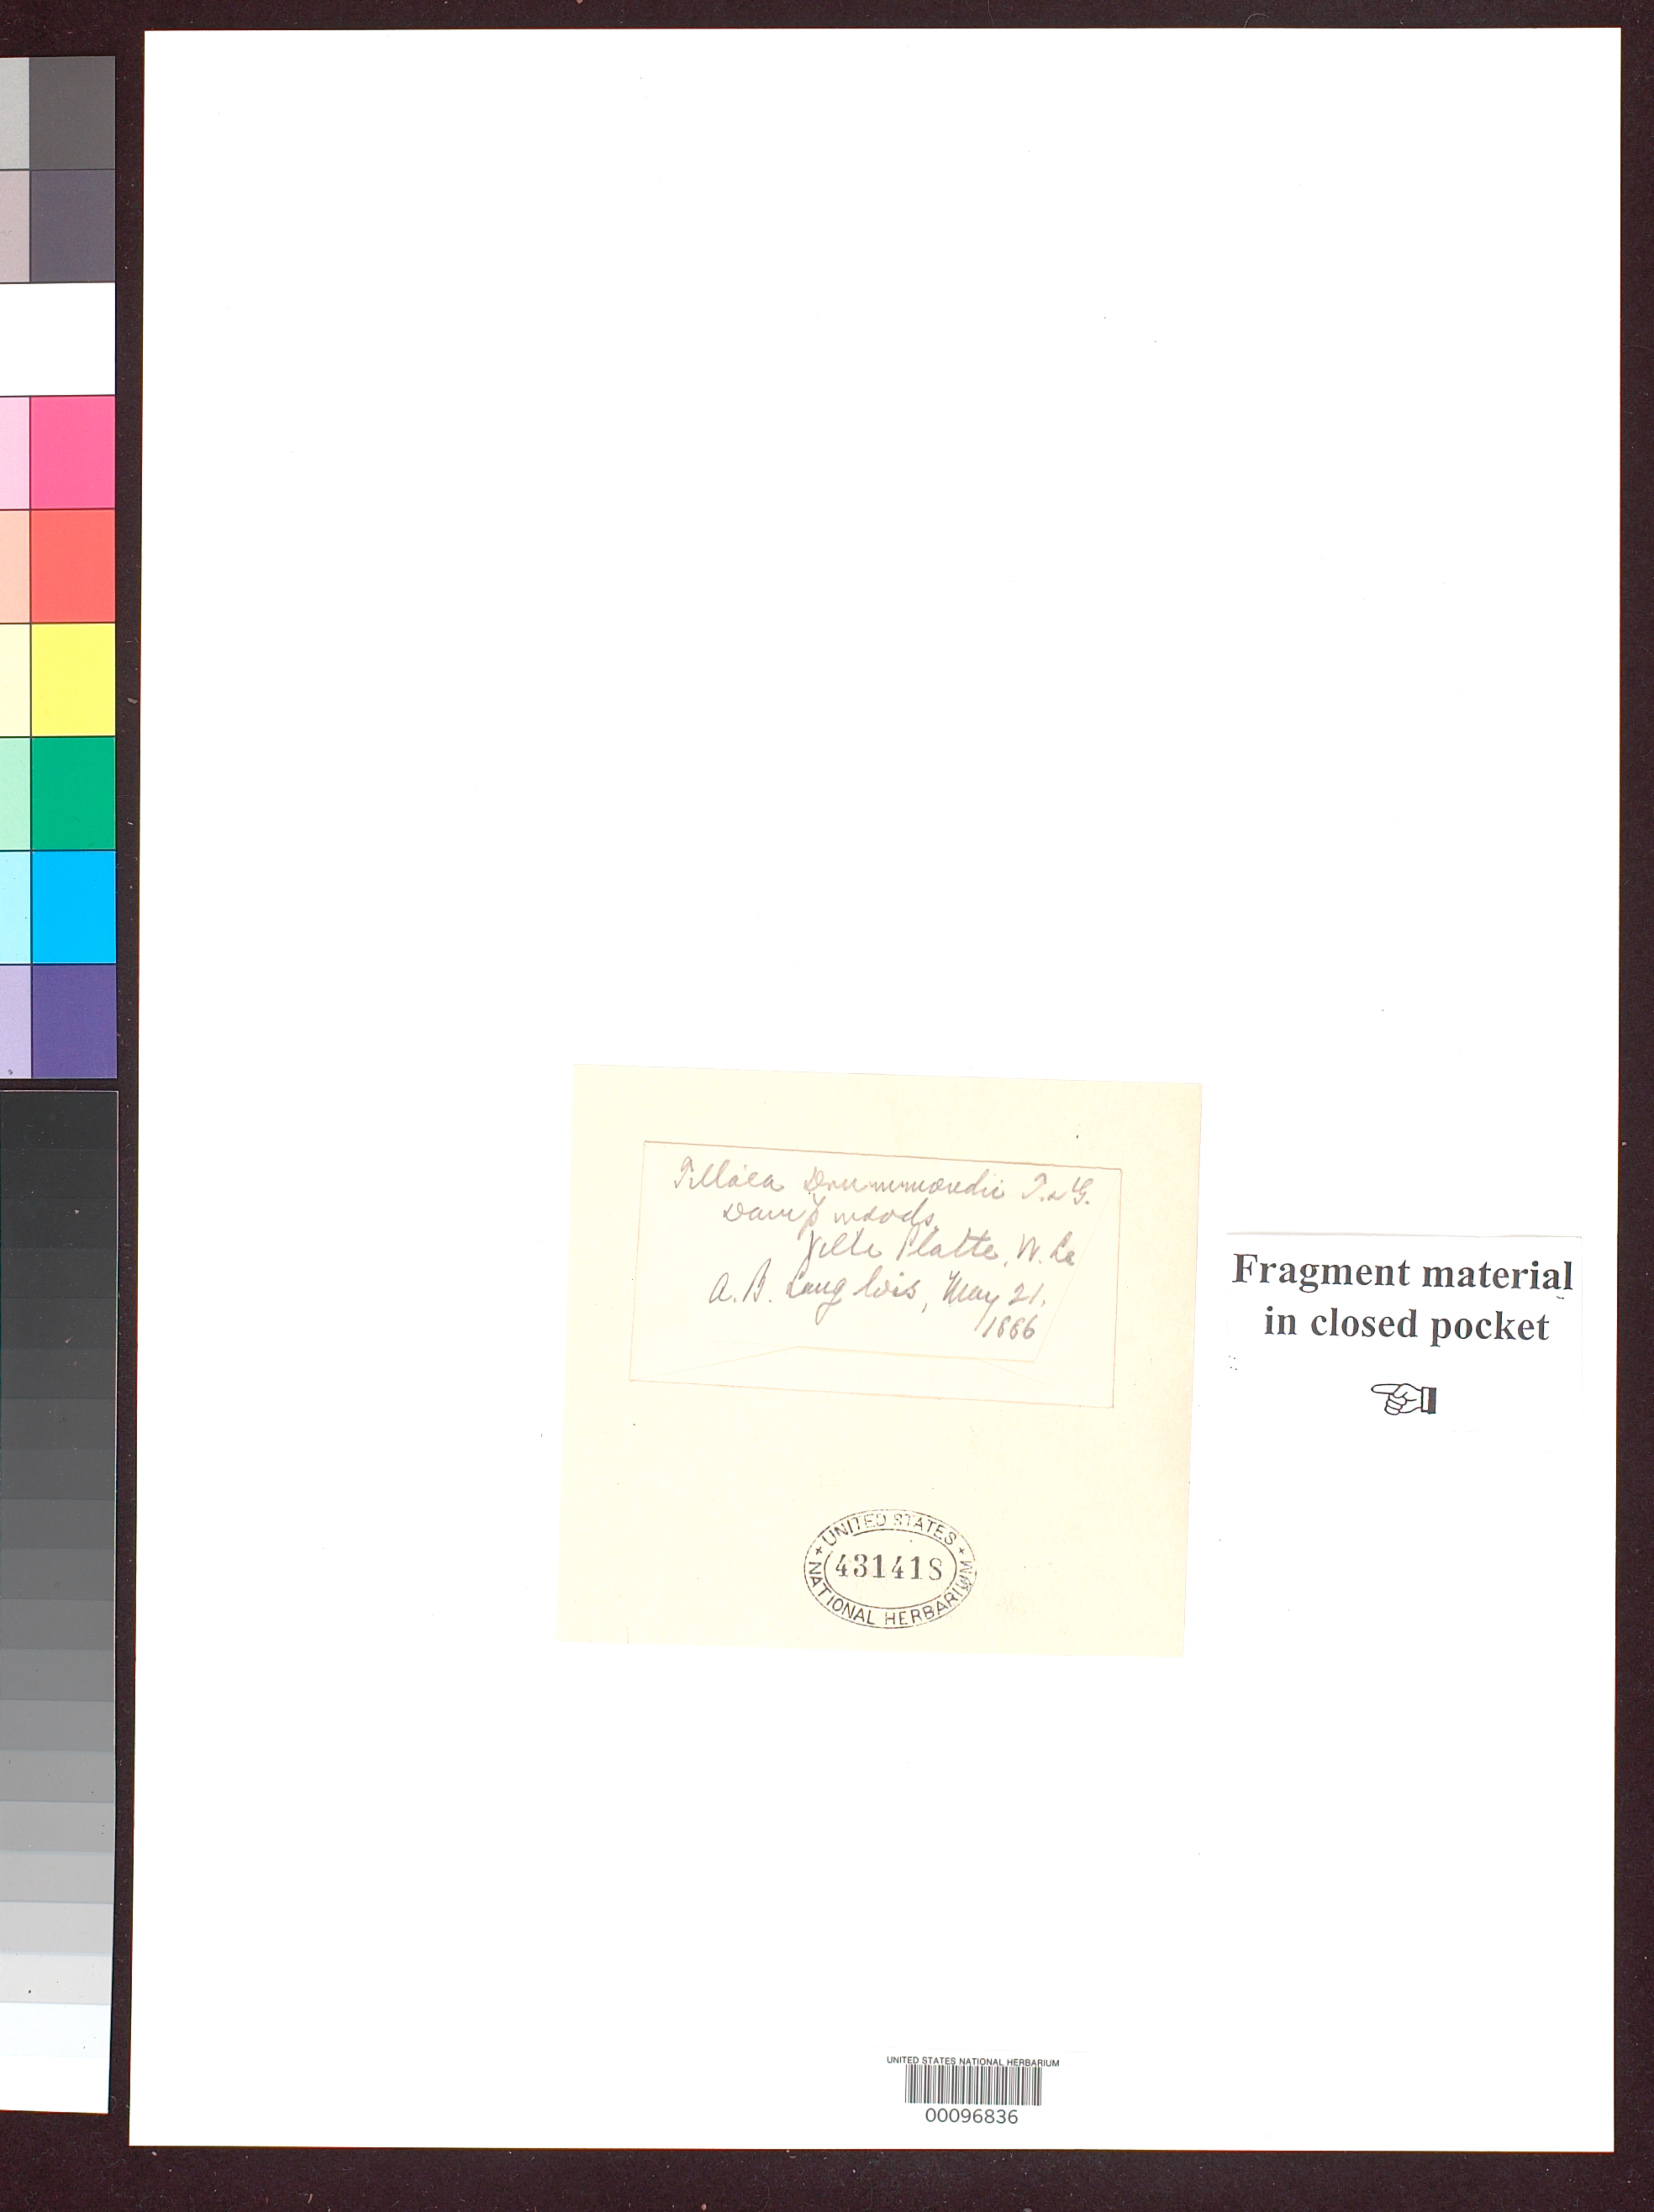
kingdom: Plantae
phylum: Tracheophyta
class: Magnoliopsida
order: Saxifragales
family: Crassulaceae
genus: Crassula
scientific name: Crassula drummondii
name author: (Torr. & A. Gray) Fedde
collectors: A. B. Langlois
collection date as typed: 21 May 1886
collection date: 1886-05-21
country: United States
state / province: Louisiana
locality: Ville Platte, western side of Louisiana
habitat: Damp woods.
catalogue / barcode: US 431418